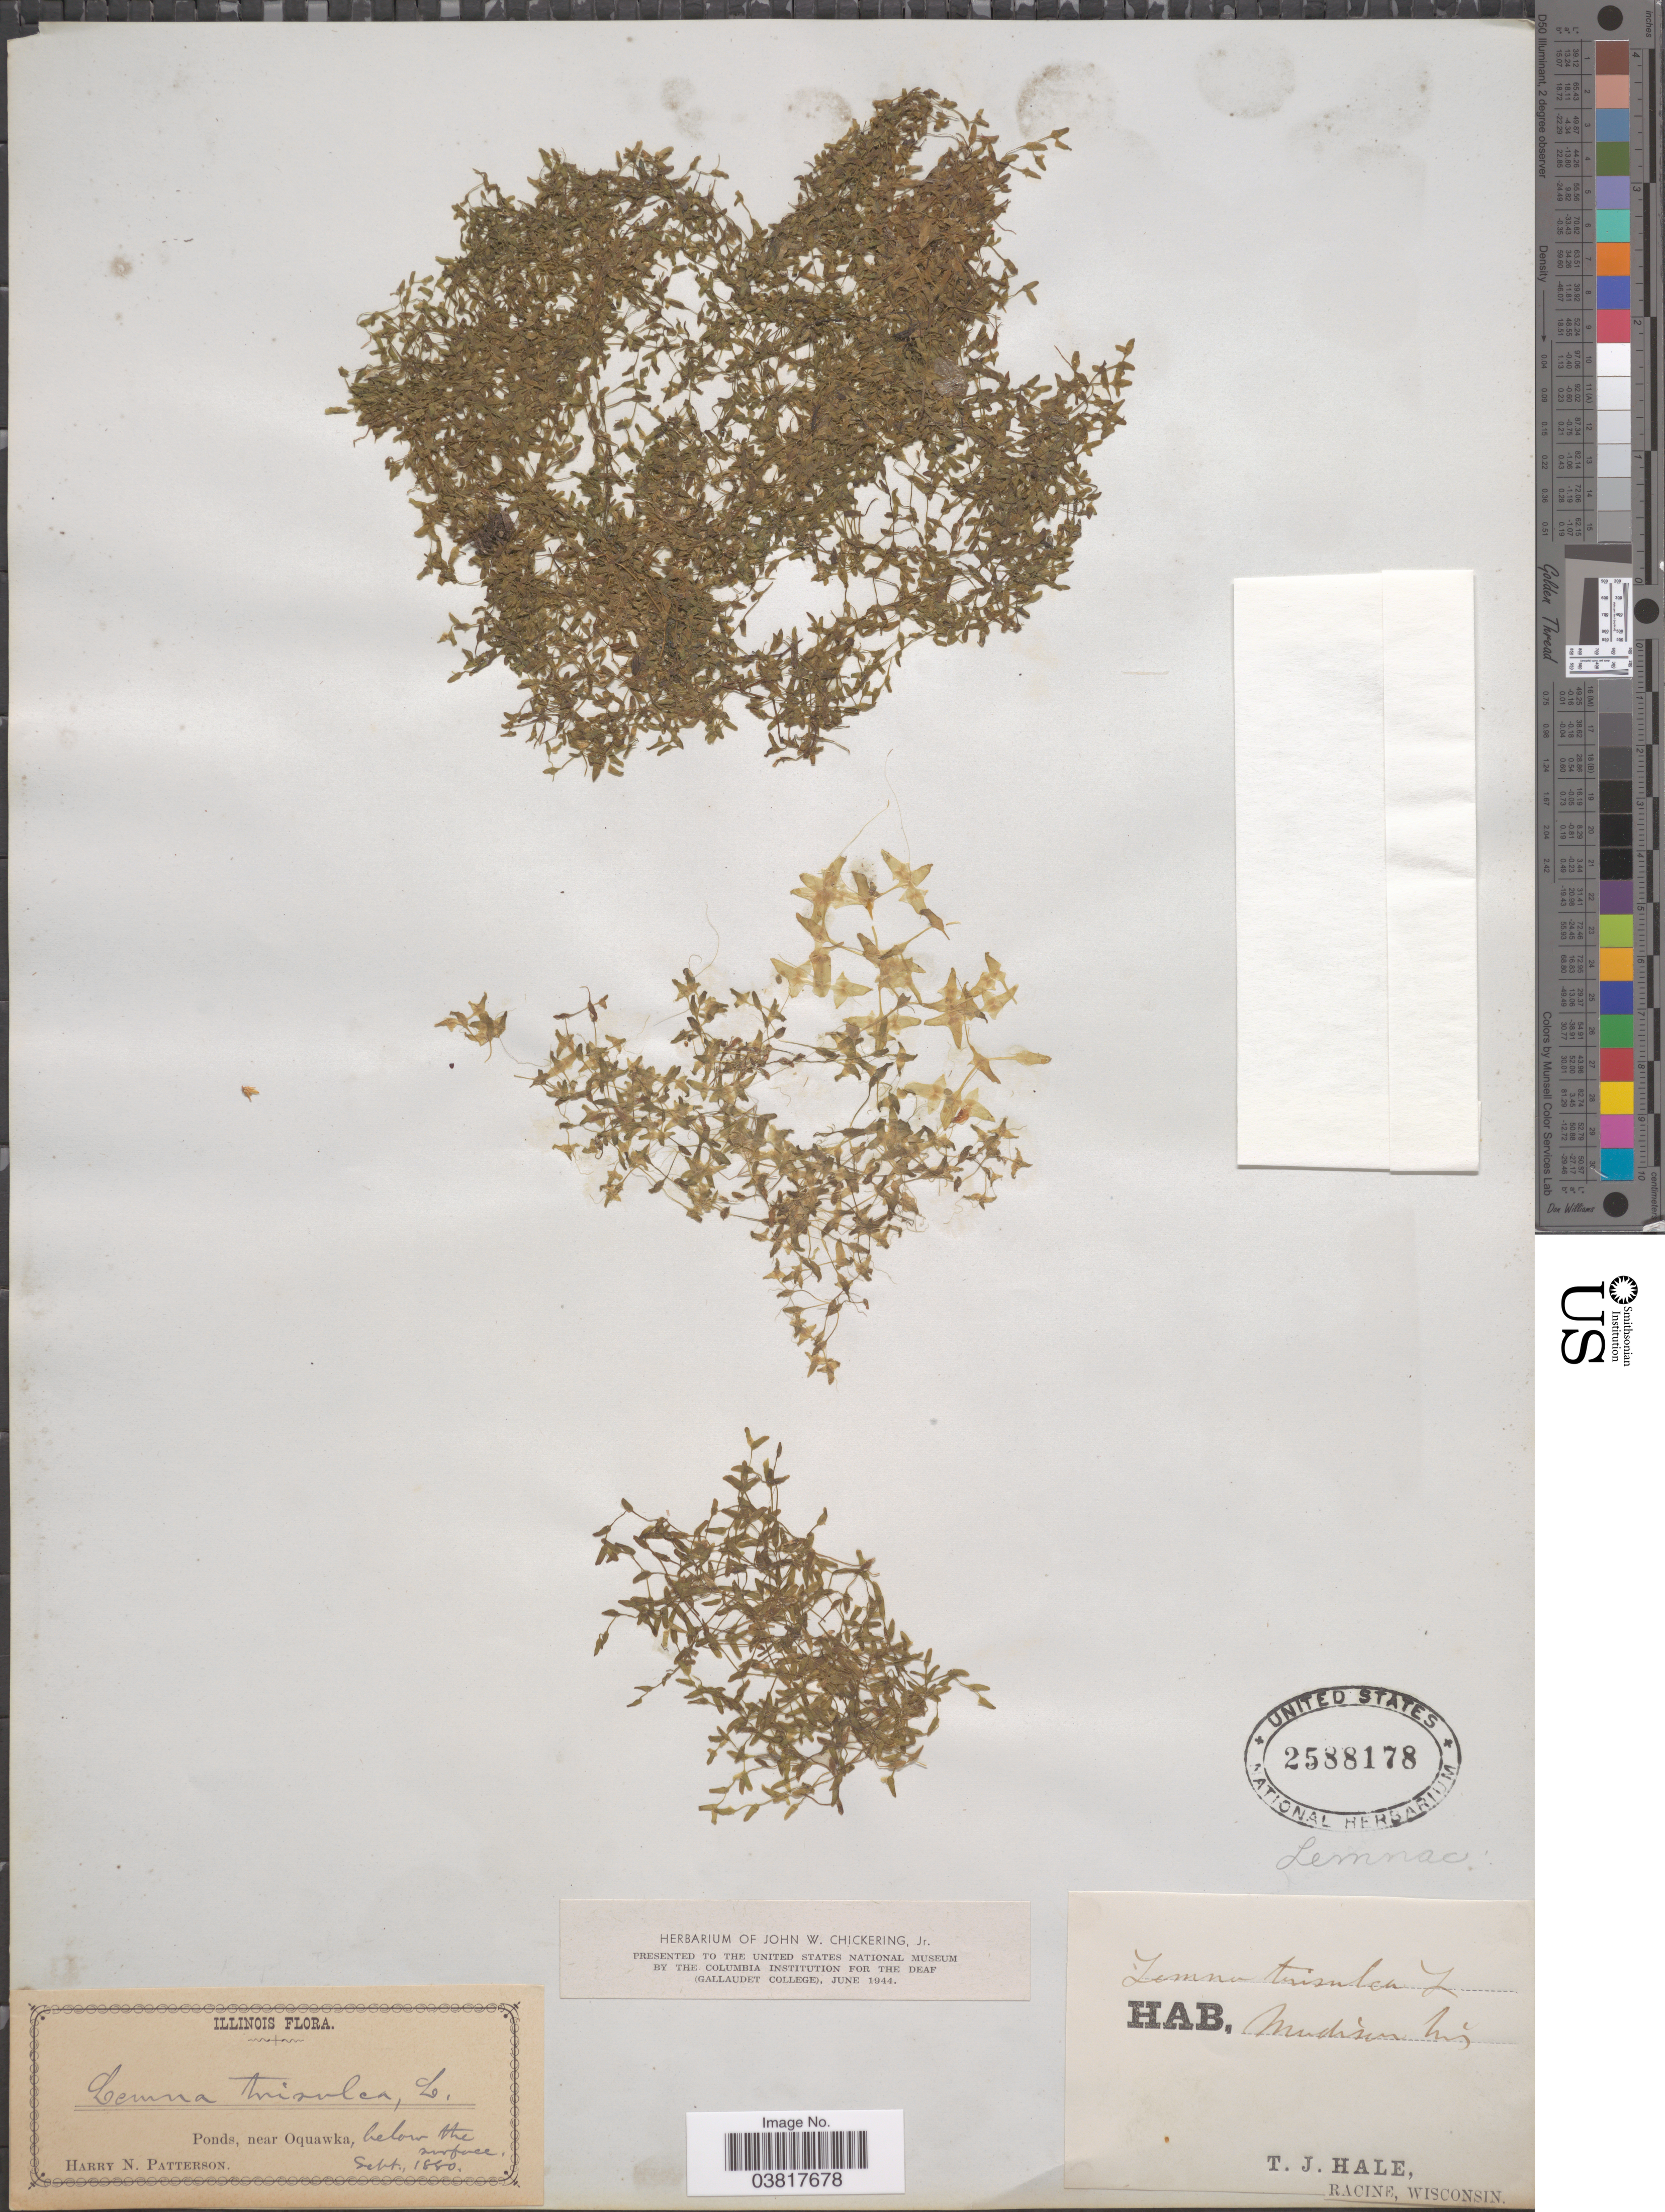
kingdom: Plantae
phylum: Tracheophyta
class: Liliopsida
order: Alismatales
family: Araceae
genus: Lemna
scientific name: Lemna trisulca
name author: L.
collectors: H. N. Patterson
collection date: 1880-09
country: United States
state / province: Illinois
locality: Ponds, near Oquawka, below the surface.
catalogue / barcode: US 2588178